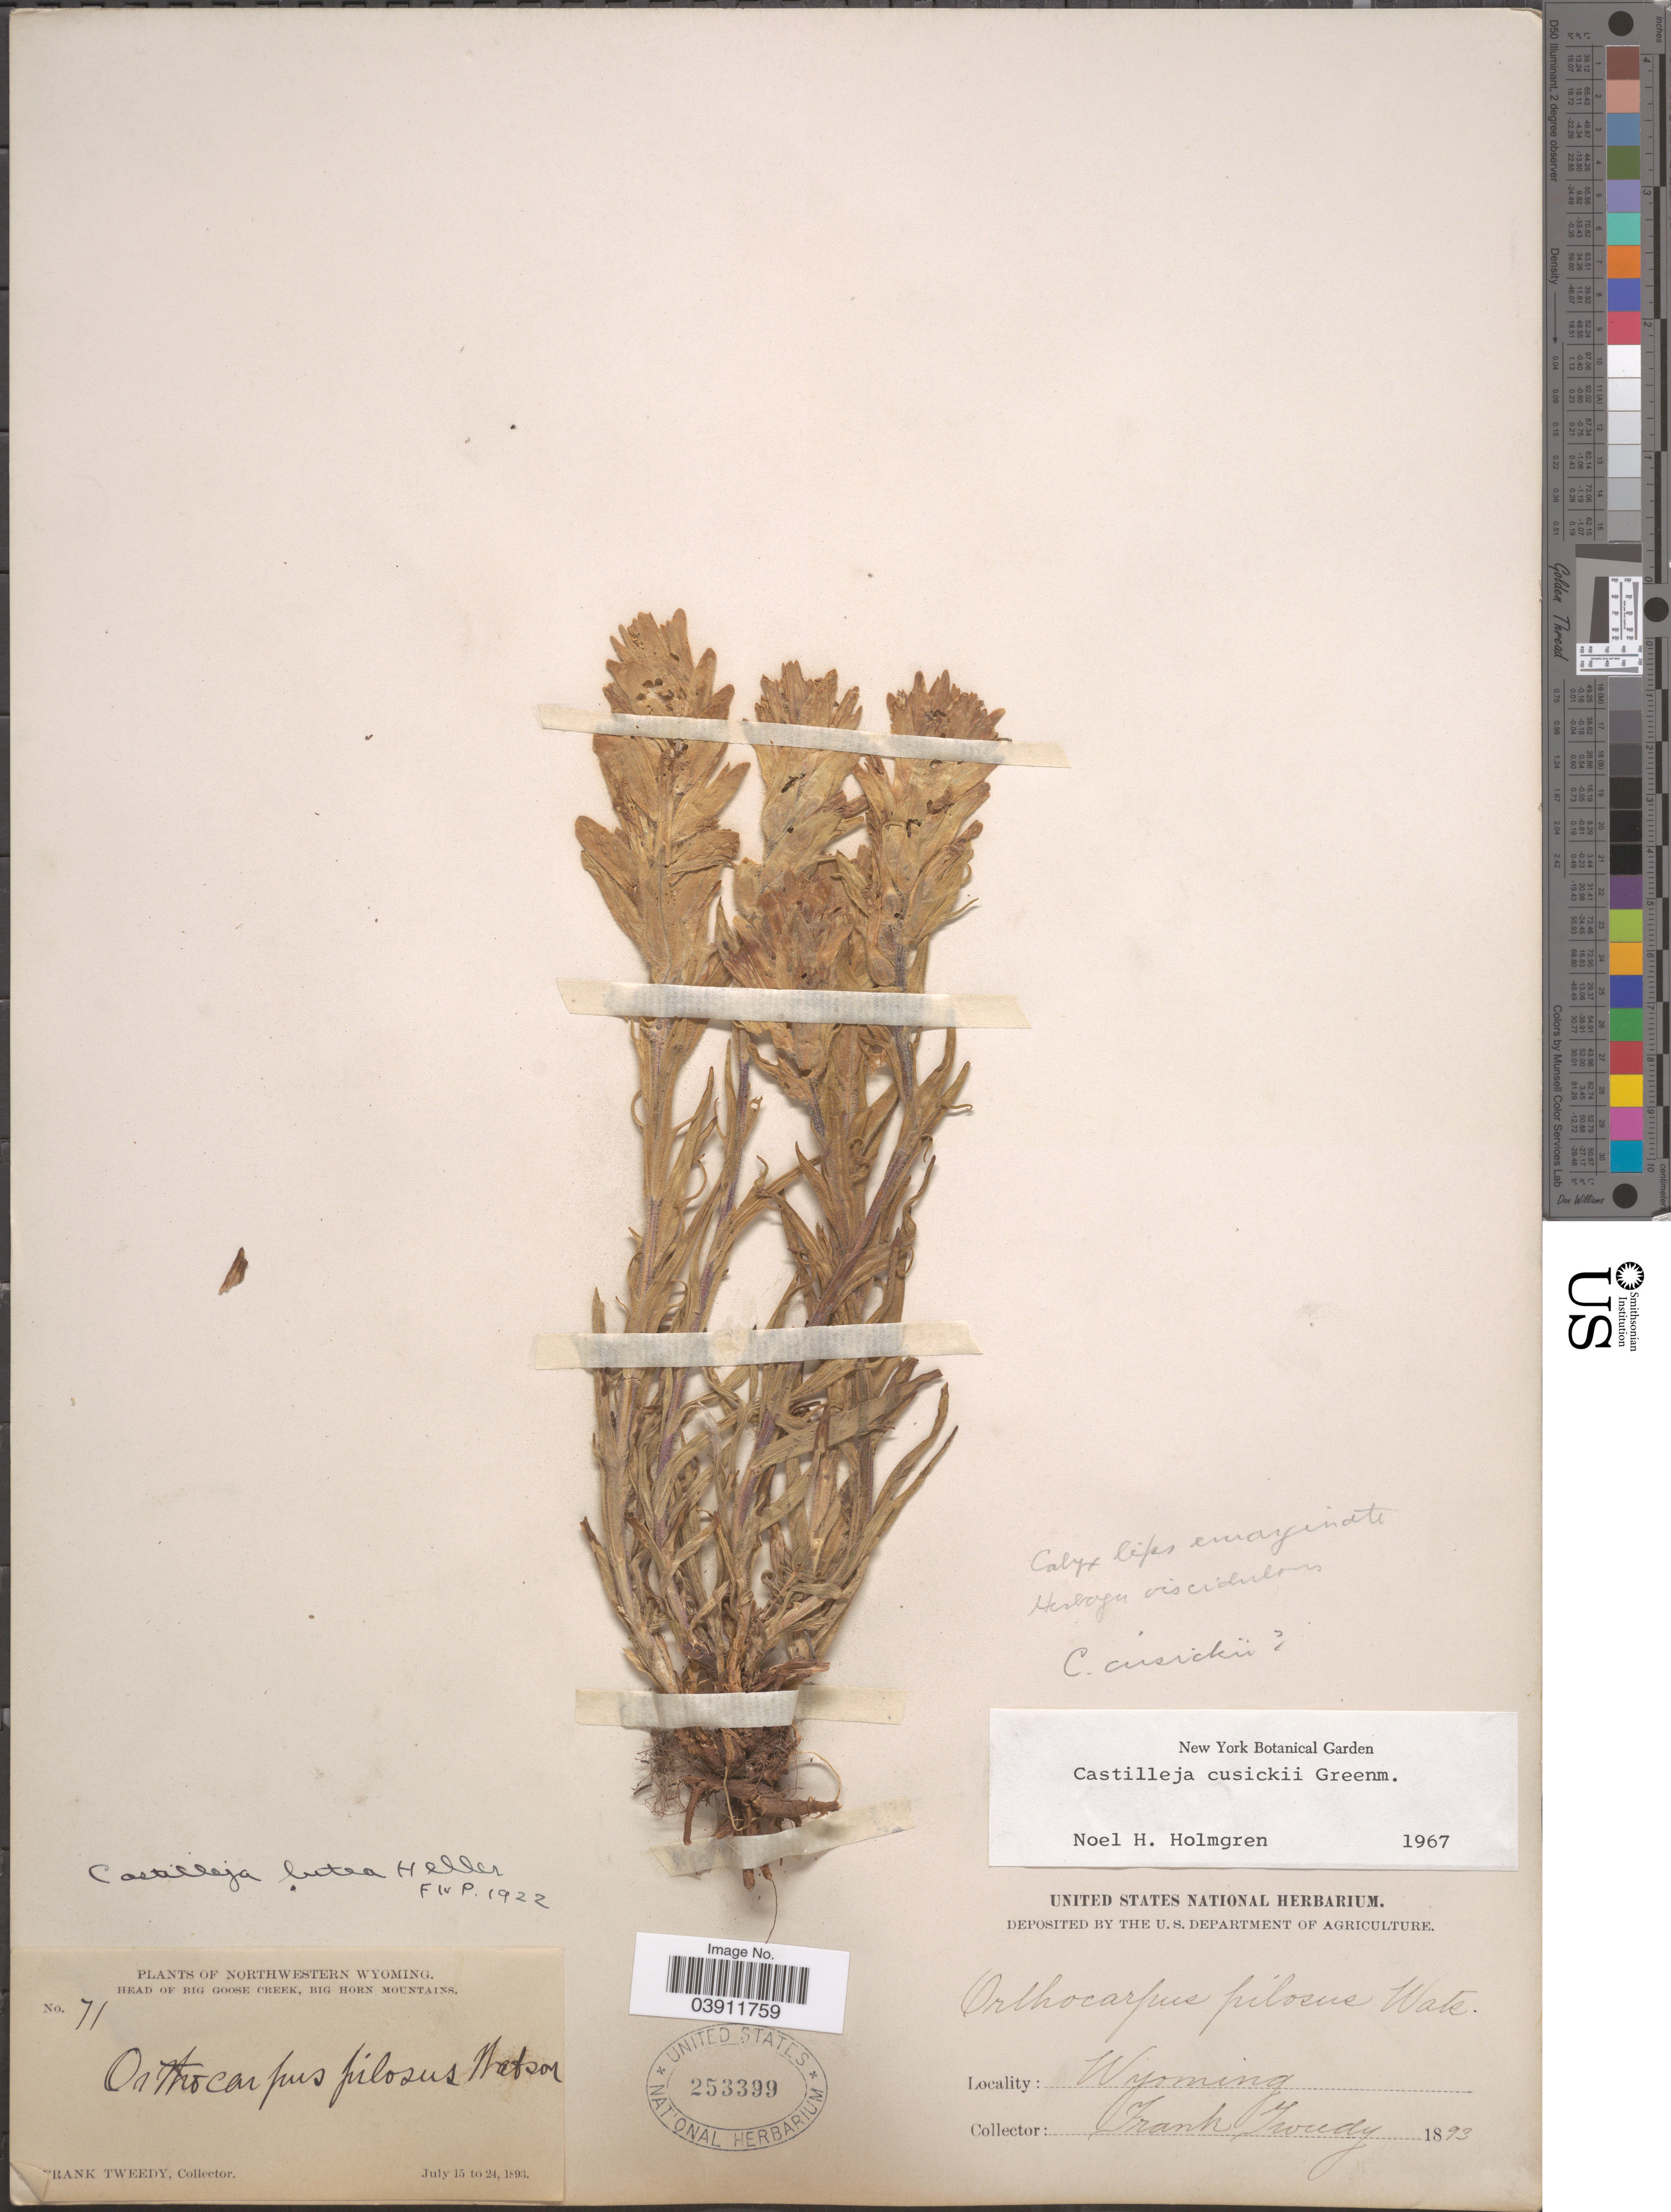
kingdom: Plantae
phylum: Tracheophyta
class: Magnoliopsida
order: Lamiales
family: Orobanchaceae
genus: Castilleja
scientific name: Castilleja cusickii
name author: Greenm.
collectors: F. Tweedy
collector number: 71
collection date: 1893-07-15/1893-07-24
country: United States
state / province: Wyoming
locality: Northwestern Wyoming. Head of Big Goose Creek, Big Horn Mountains.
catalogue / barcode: US 253399